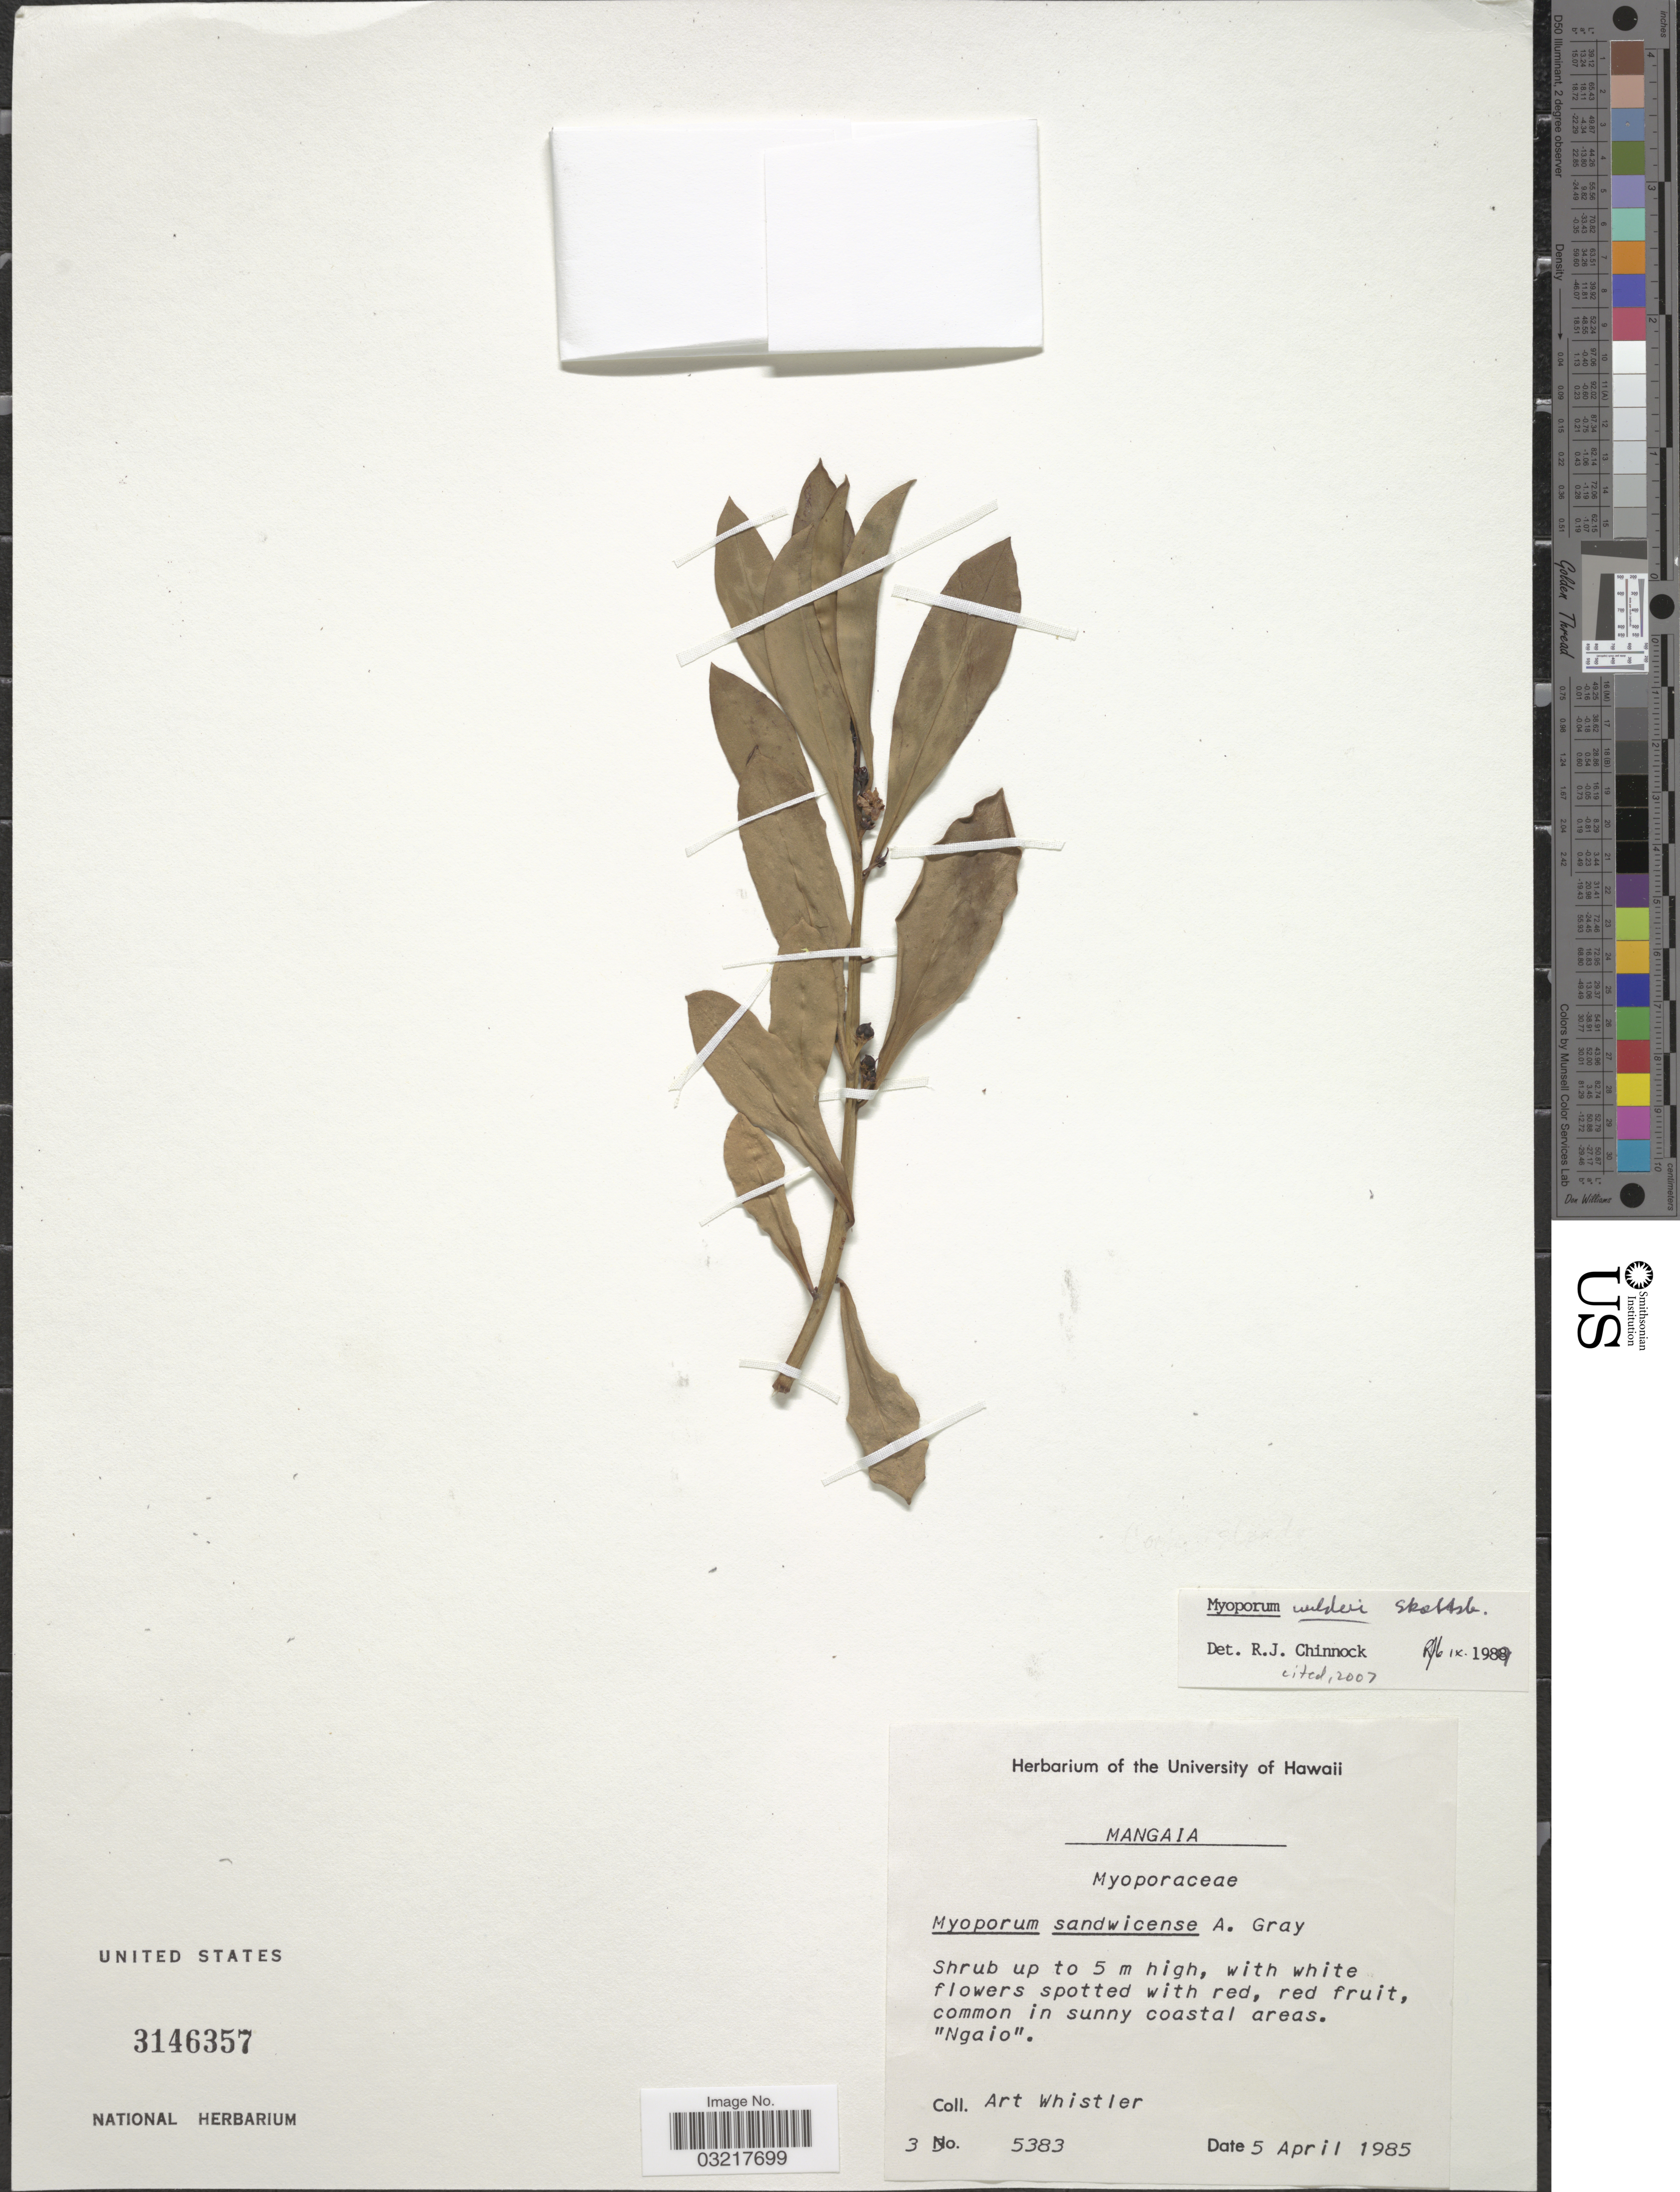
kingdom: Plantae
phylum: Tracheophyta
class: Magnoliopsida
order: Lamiales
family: Scrophulariaceae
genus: Myoporum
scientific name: Myoporum wilderi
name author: Skottsb.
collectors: A. Whistler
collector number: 5383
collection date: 1985-04-05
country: Cook Islands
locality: Mangaia. "Ngaio".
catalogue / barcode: US 3146357